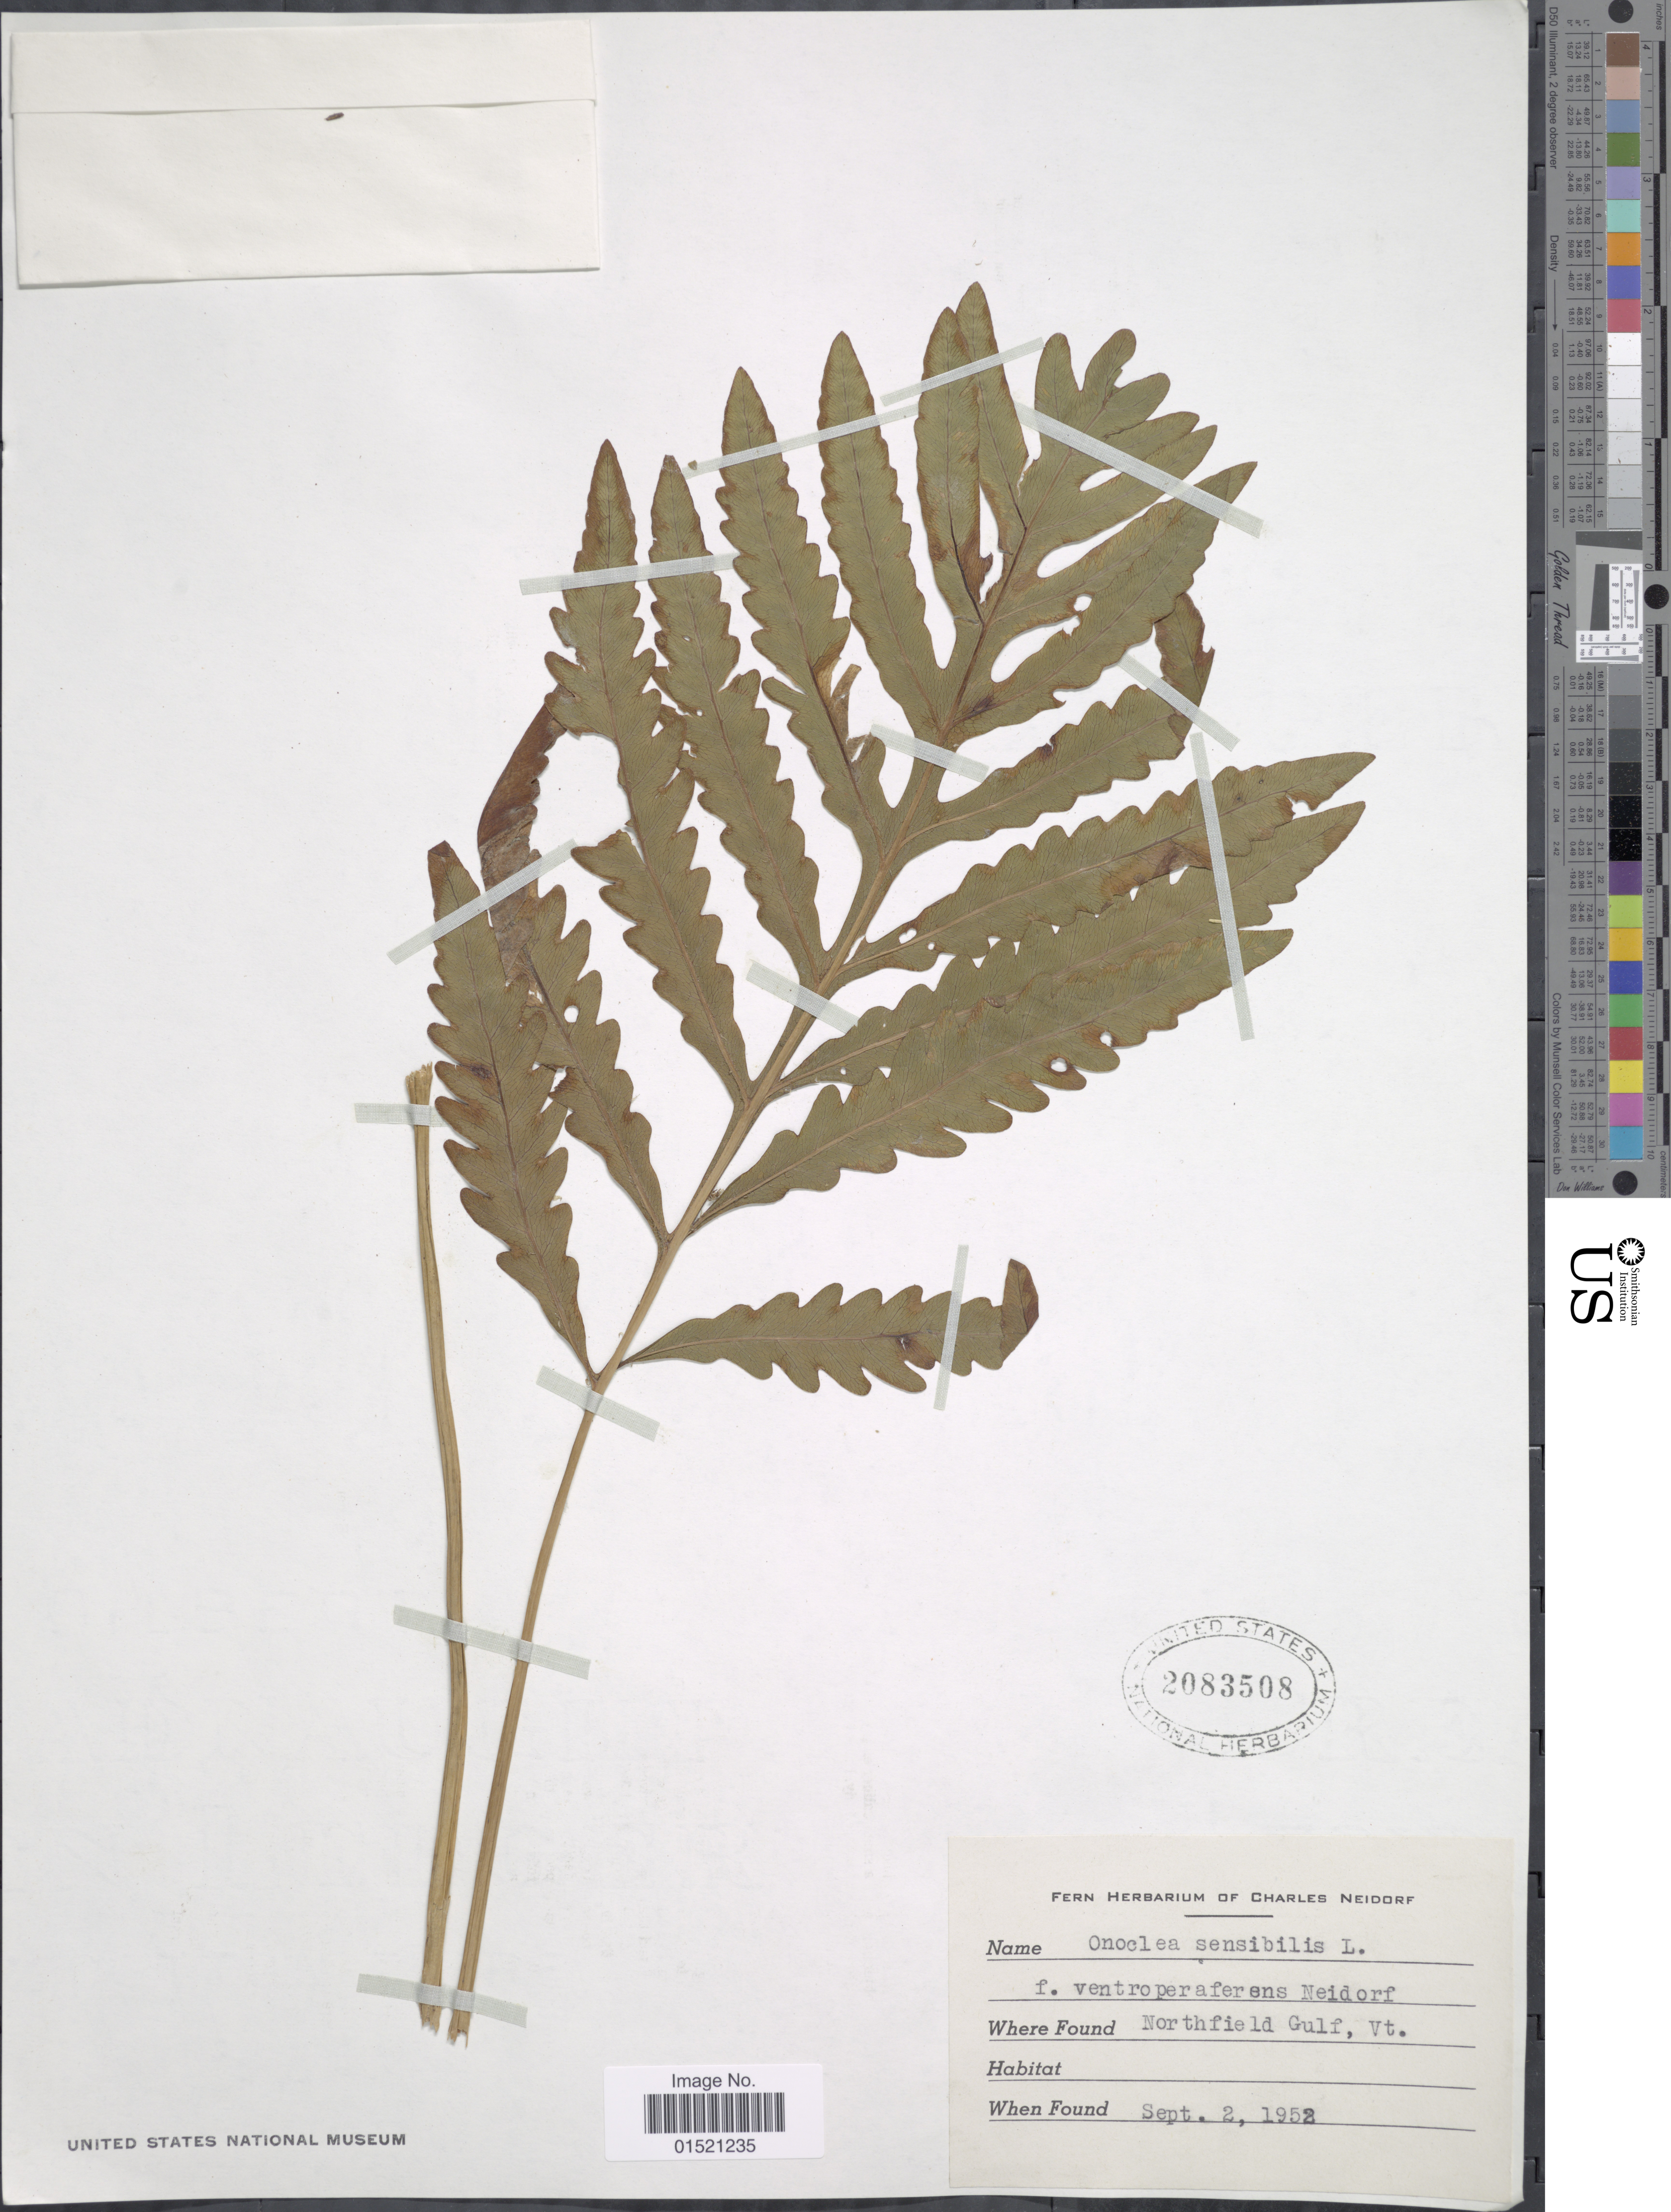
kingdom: Plantae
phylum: Tracheophyta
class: Polypodiopsida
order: Polypodiales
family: Onocleaceae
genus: Onoclea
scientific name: Onoclea sensibilis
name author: L.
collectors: ex herb. Charles Neidorf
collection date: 1952-09-02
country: United States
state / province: Vermont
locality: Northfield Gulf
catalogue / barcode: US 2083508